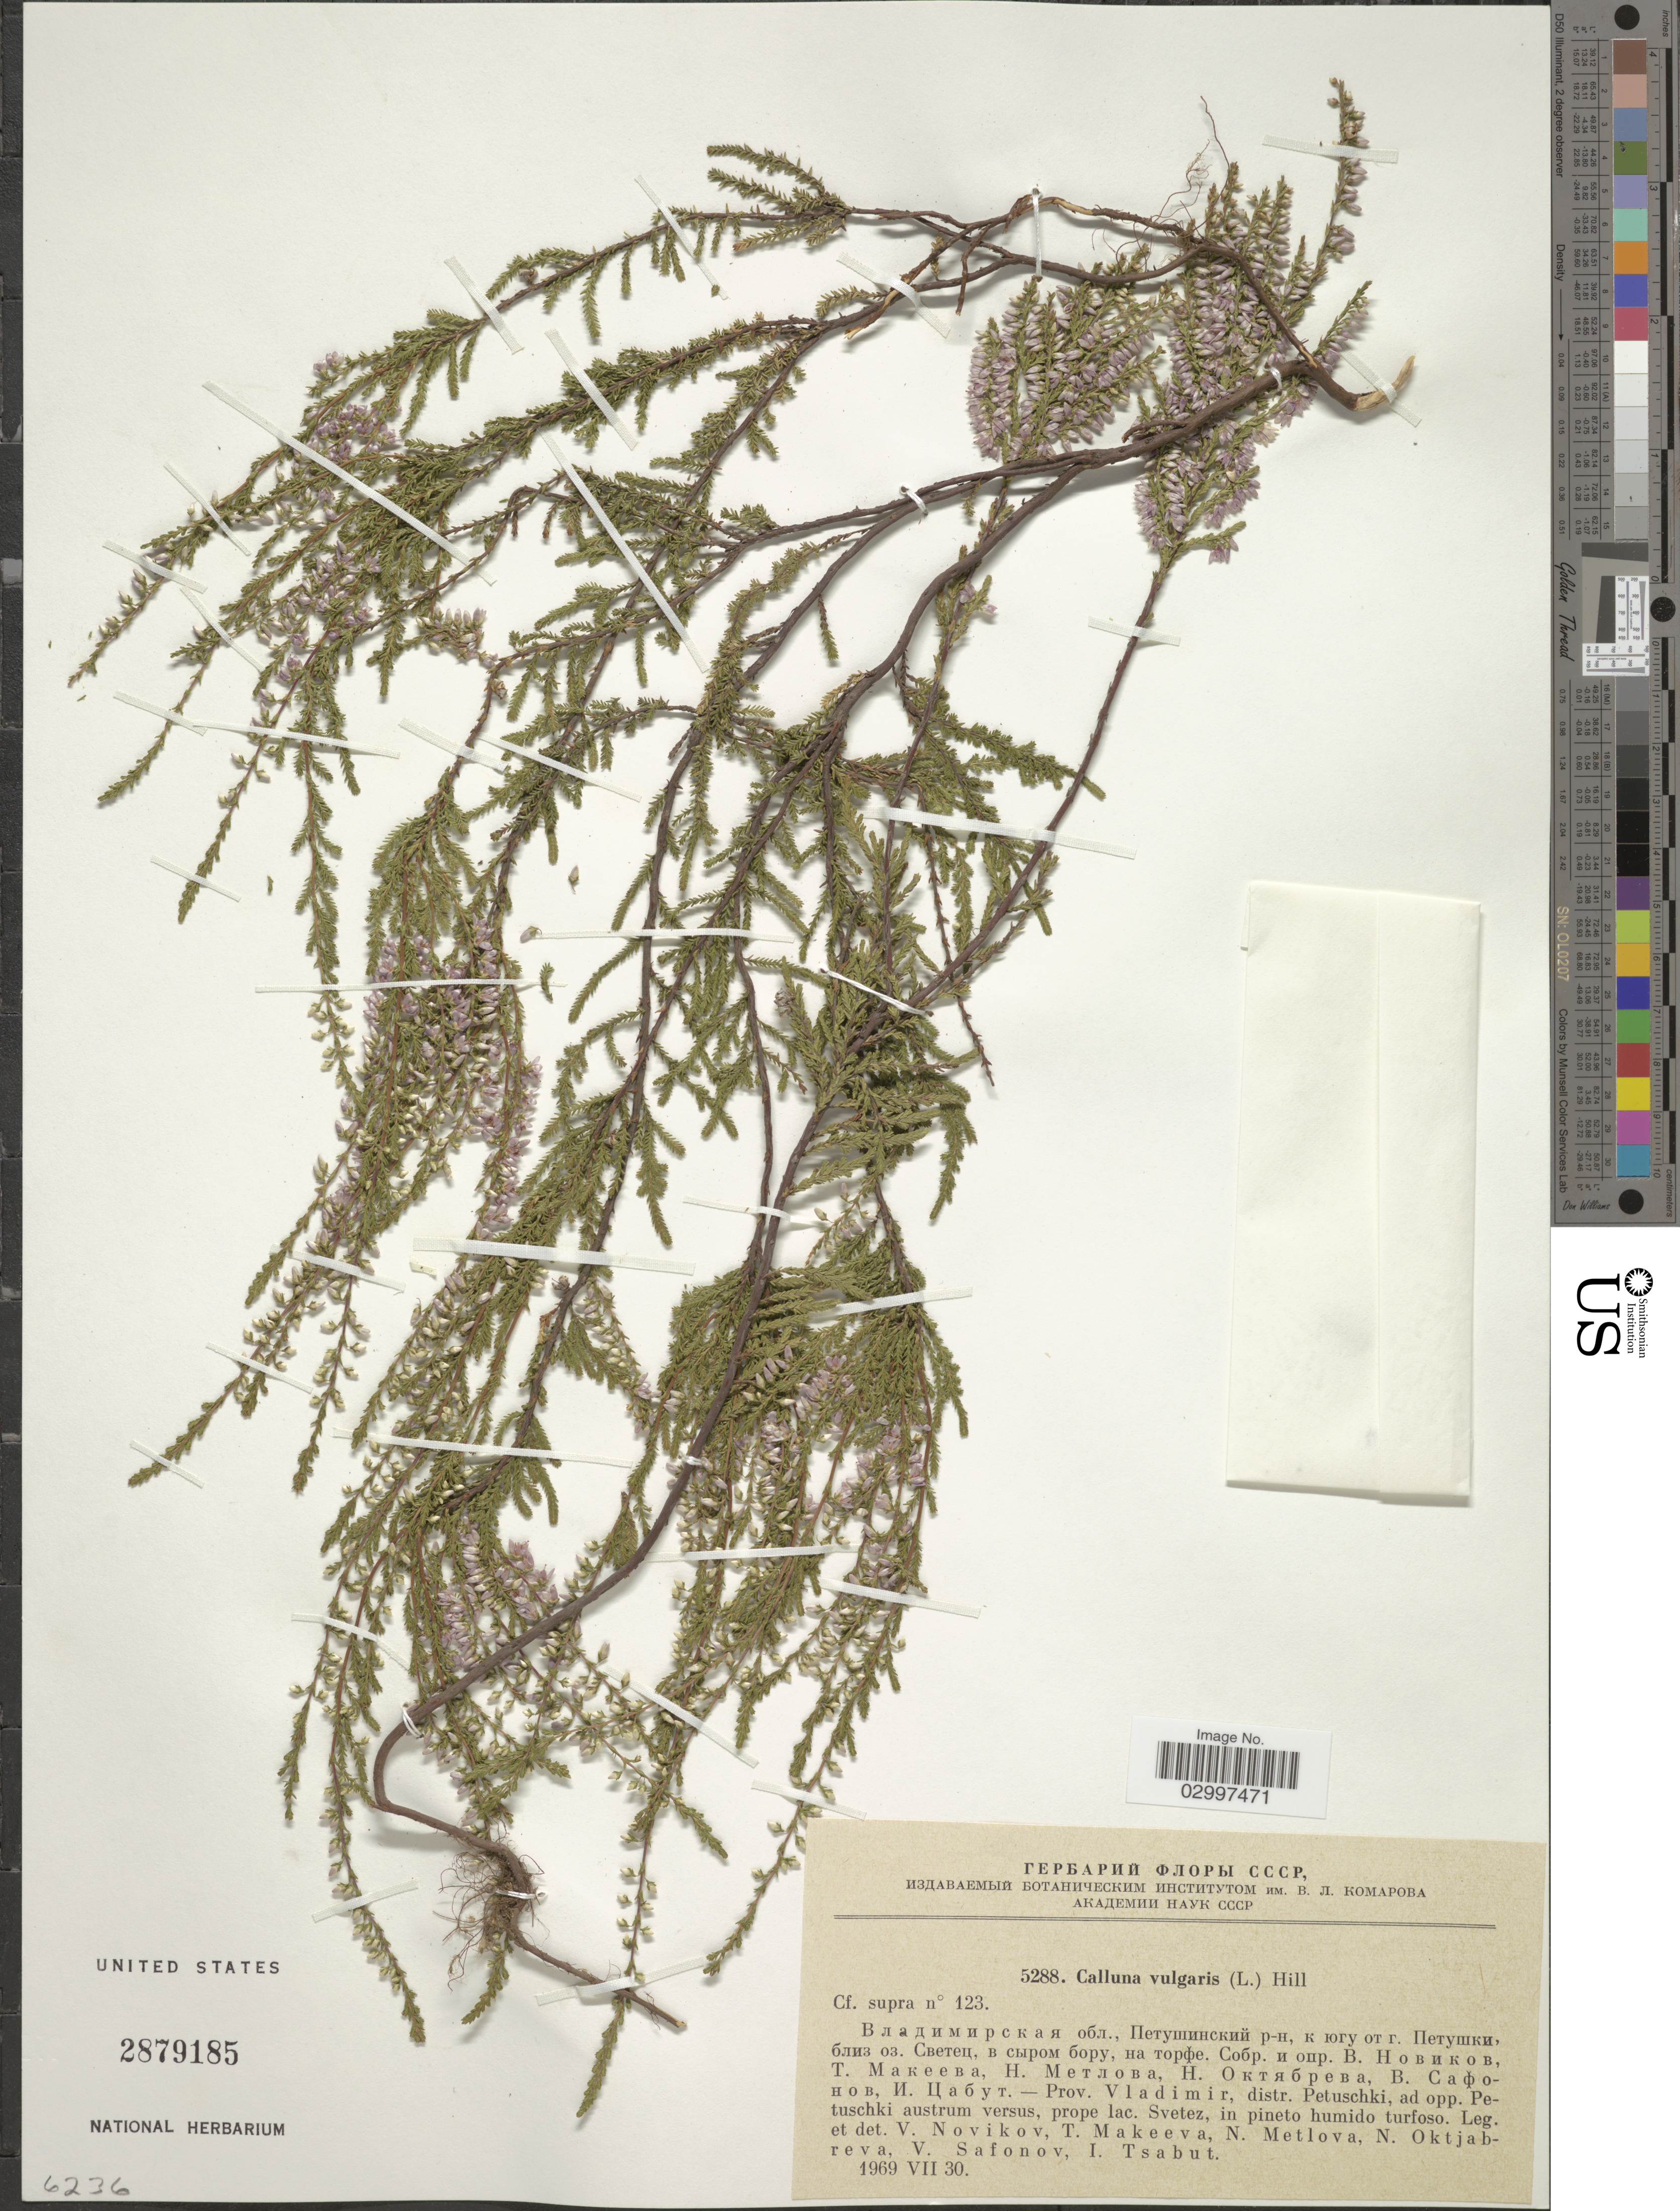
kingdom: Plantae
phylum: Tracheophyta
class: Magnoliopsida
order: Ericales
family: Ericaceae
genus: Calluna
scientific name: Calluna vulgaris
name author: (L.) Hull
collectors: V. Novikov, T. Makeeva, N. Metlova, N. Oktjabreva & et al.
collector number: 5288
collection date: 1969-07-30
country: Russian Federation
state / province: Vladimir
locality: Distr. Petuschki, ad opp. Petuschki austrum versus, prope lac. Svetez, in pineto humido turfoso.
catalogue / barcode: US 2879185